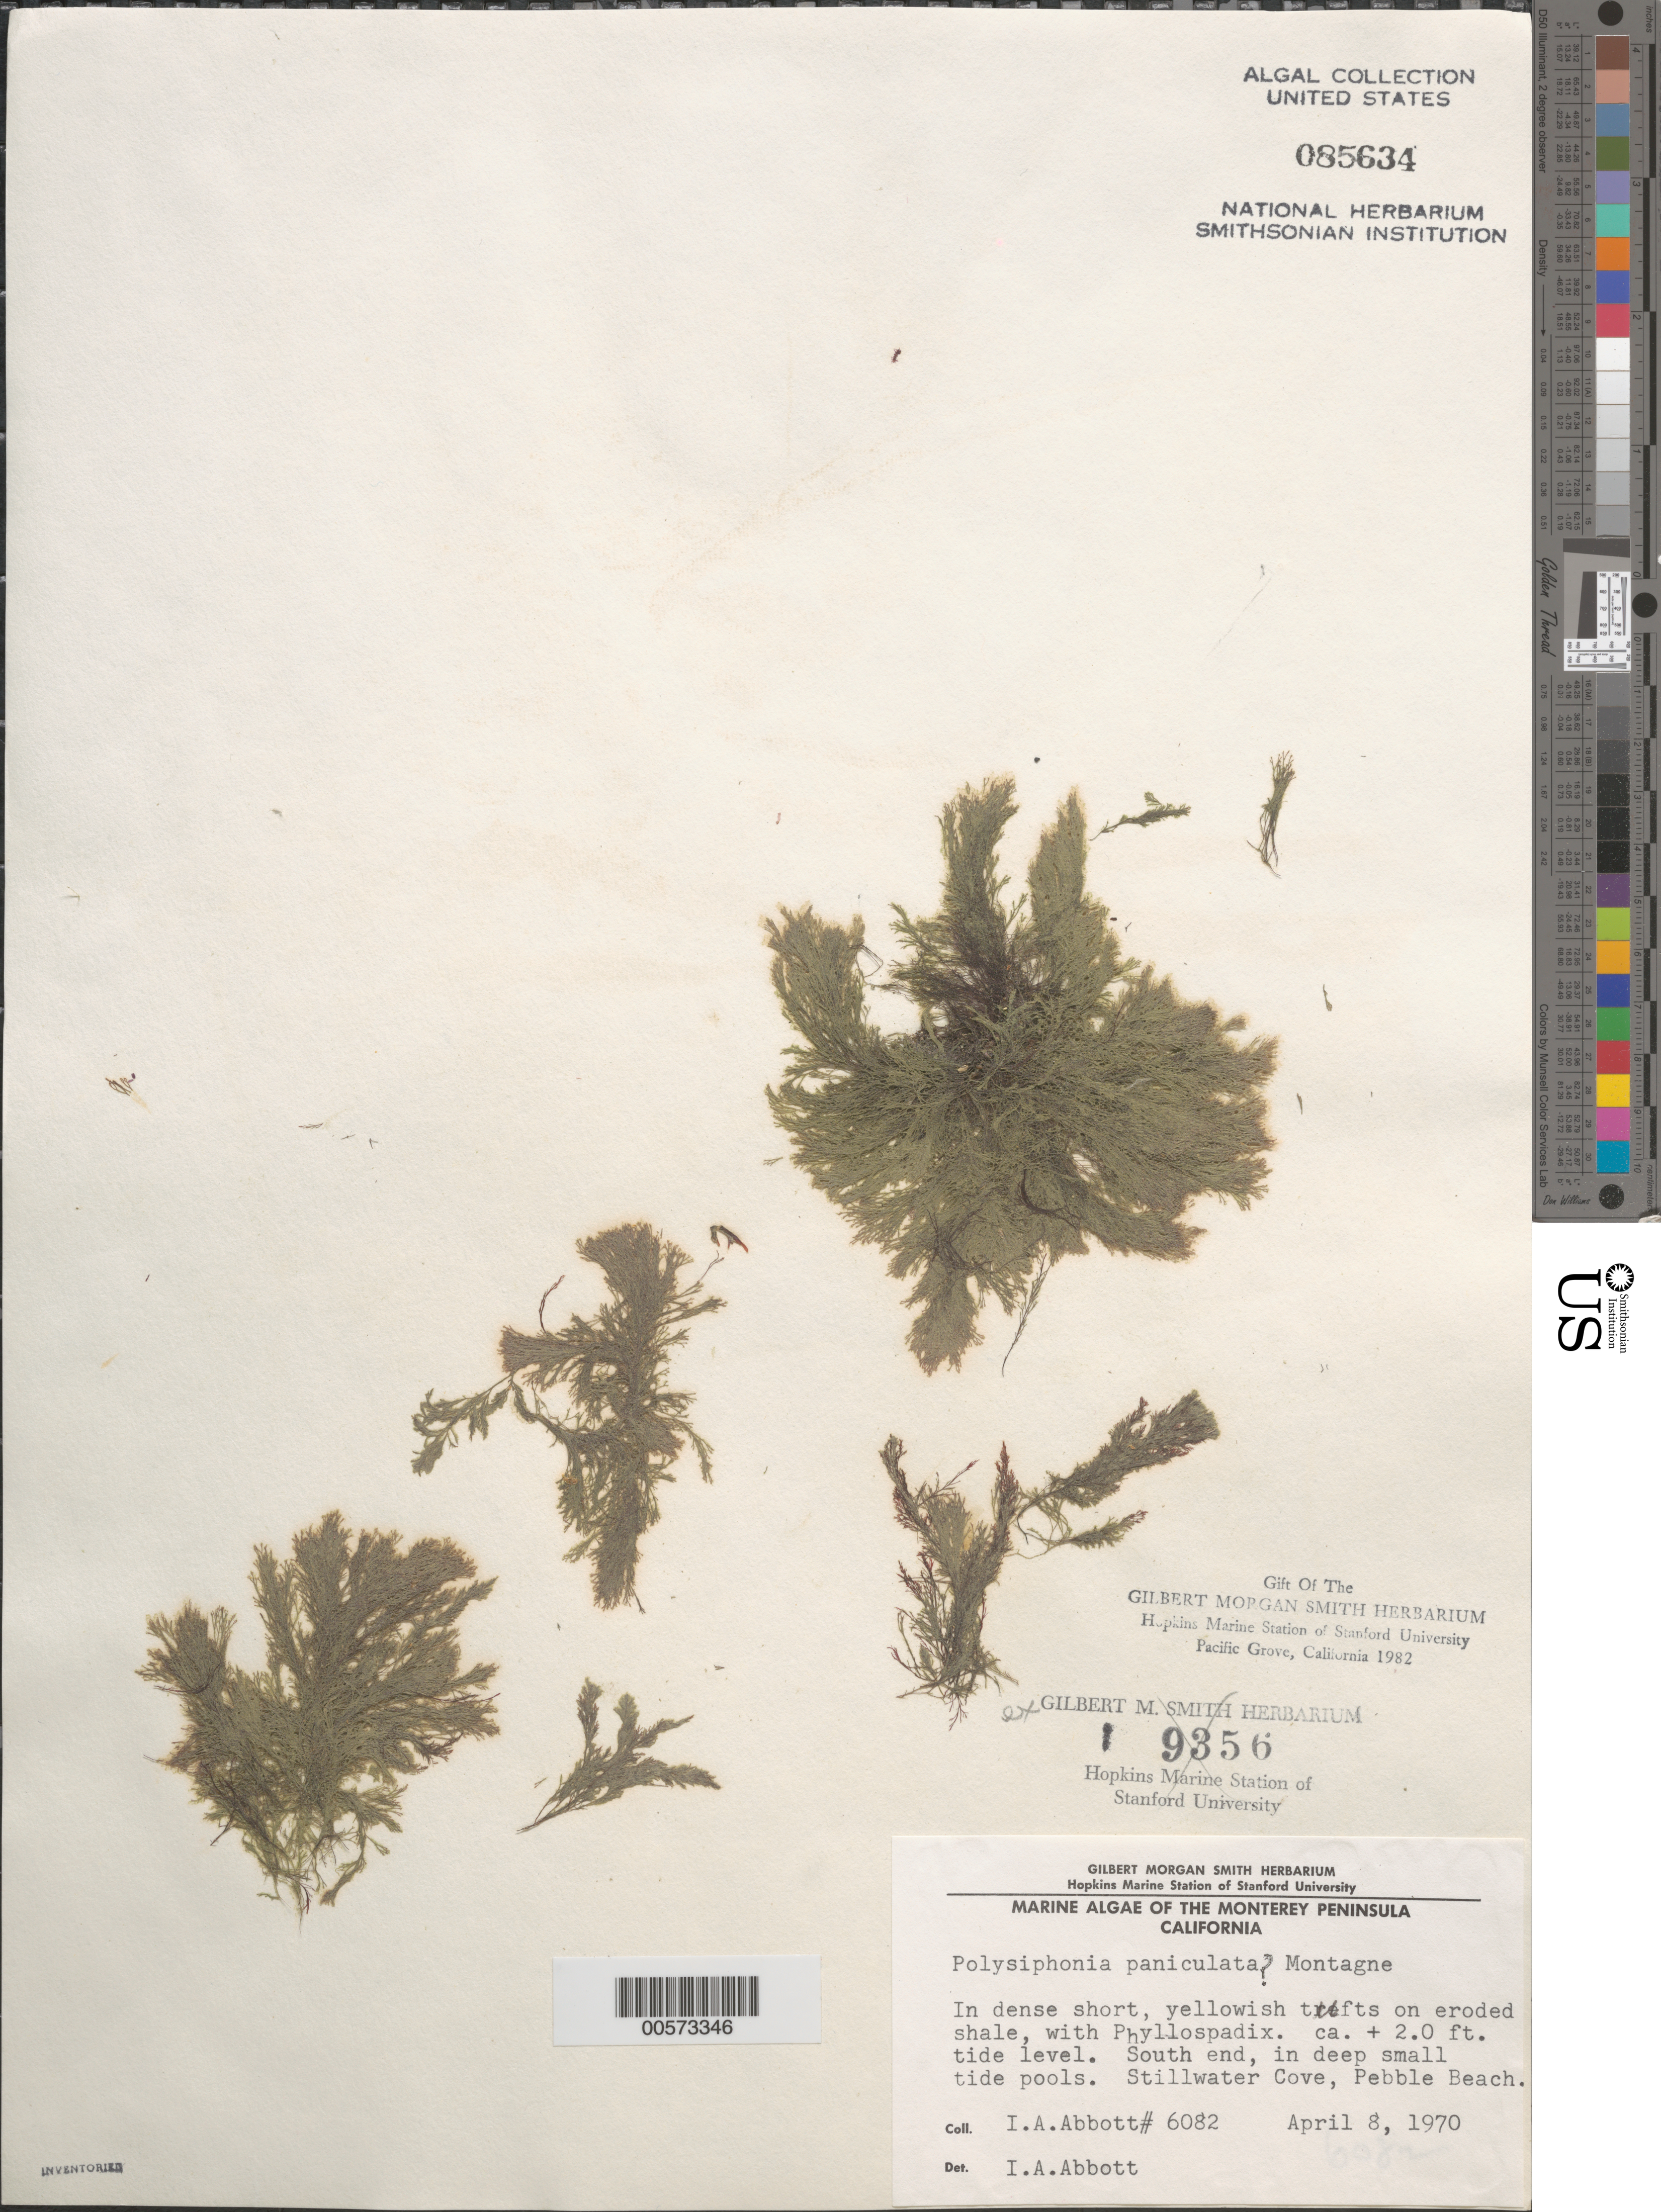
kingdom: Plantae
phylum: Rhodophyta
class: Florideophyceae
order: Ceramiales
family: Rhodomelaceae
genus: Eutrichosiphonia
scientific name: Eutrichosiphonia paniculata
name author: (Mont.) D.E.Bustamante & T.O. Cho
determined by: Algae name updating Project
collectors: I. A. Abbott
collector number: IAA 6082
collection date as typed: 08 Apr 1970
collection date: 1970-04-08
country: United States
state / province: California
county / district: Monterey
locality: Stillwater Cove, Pebble Beach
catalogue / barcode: US 85634